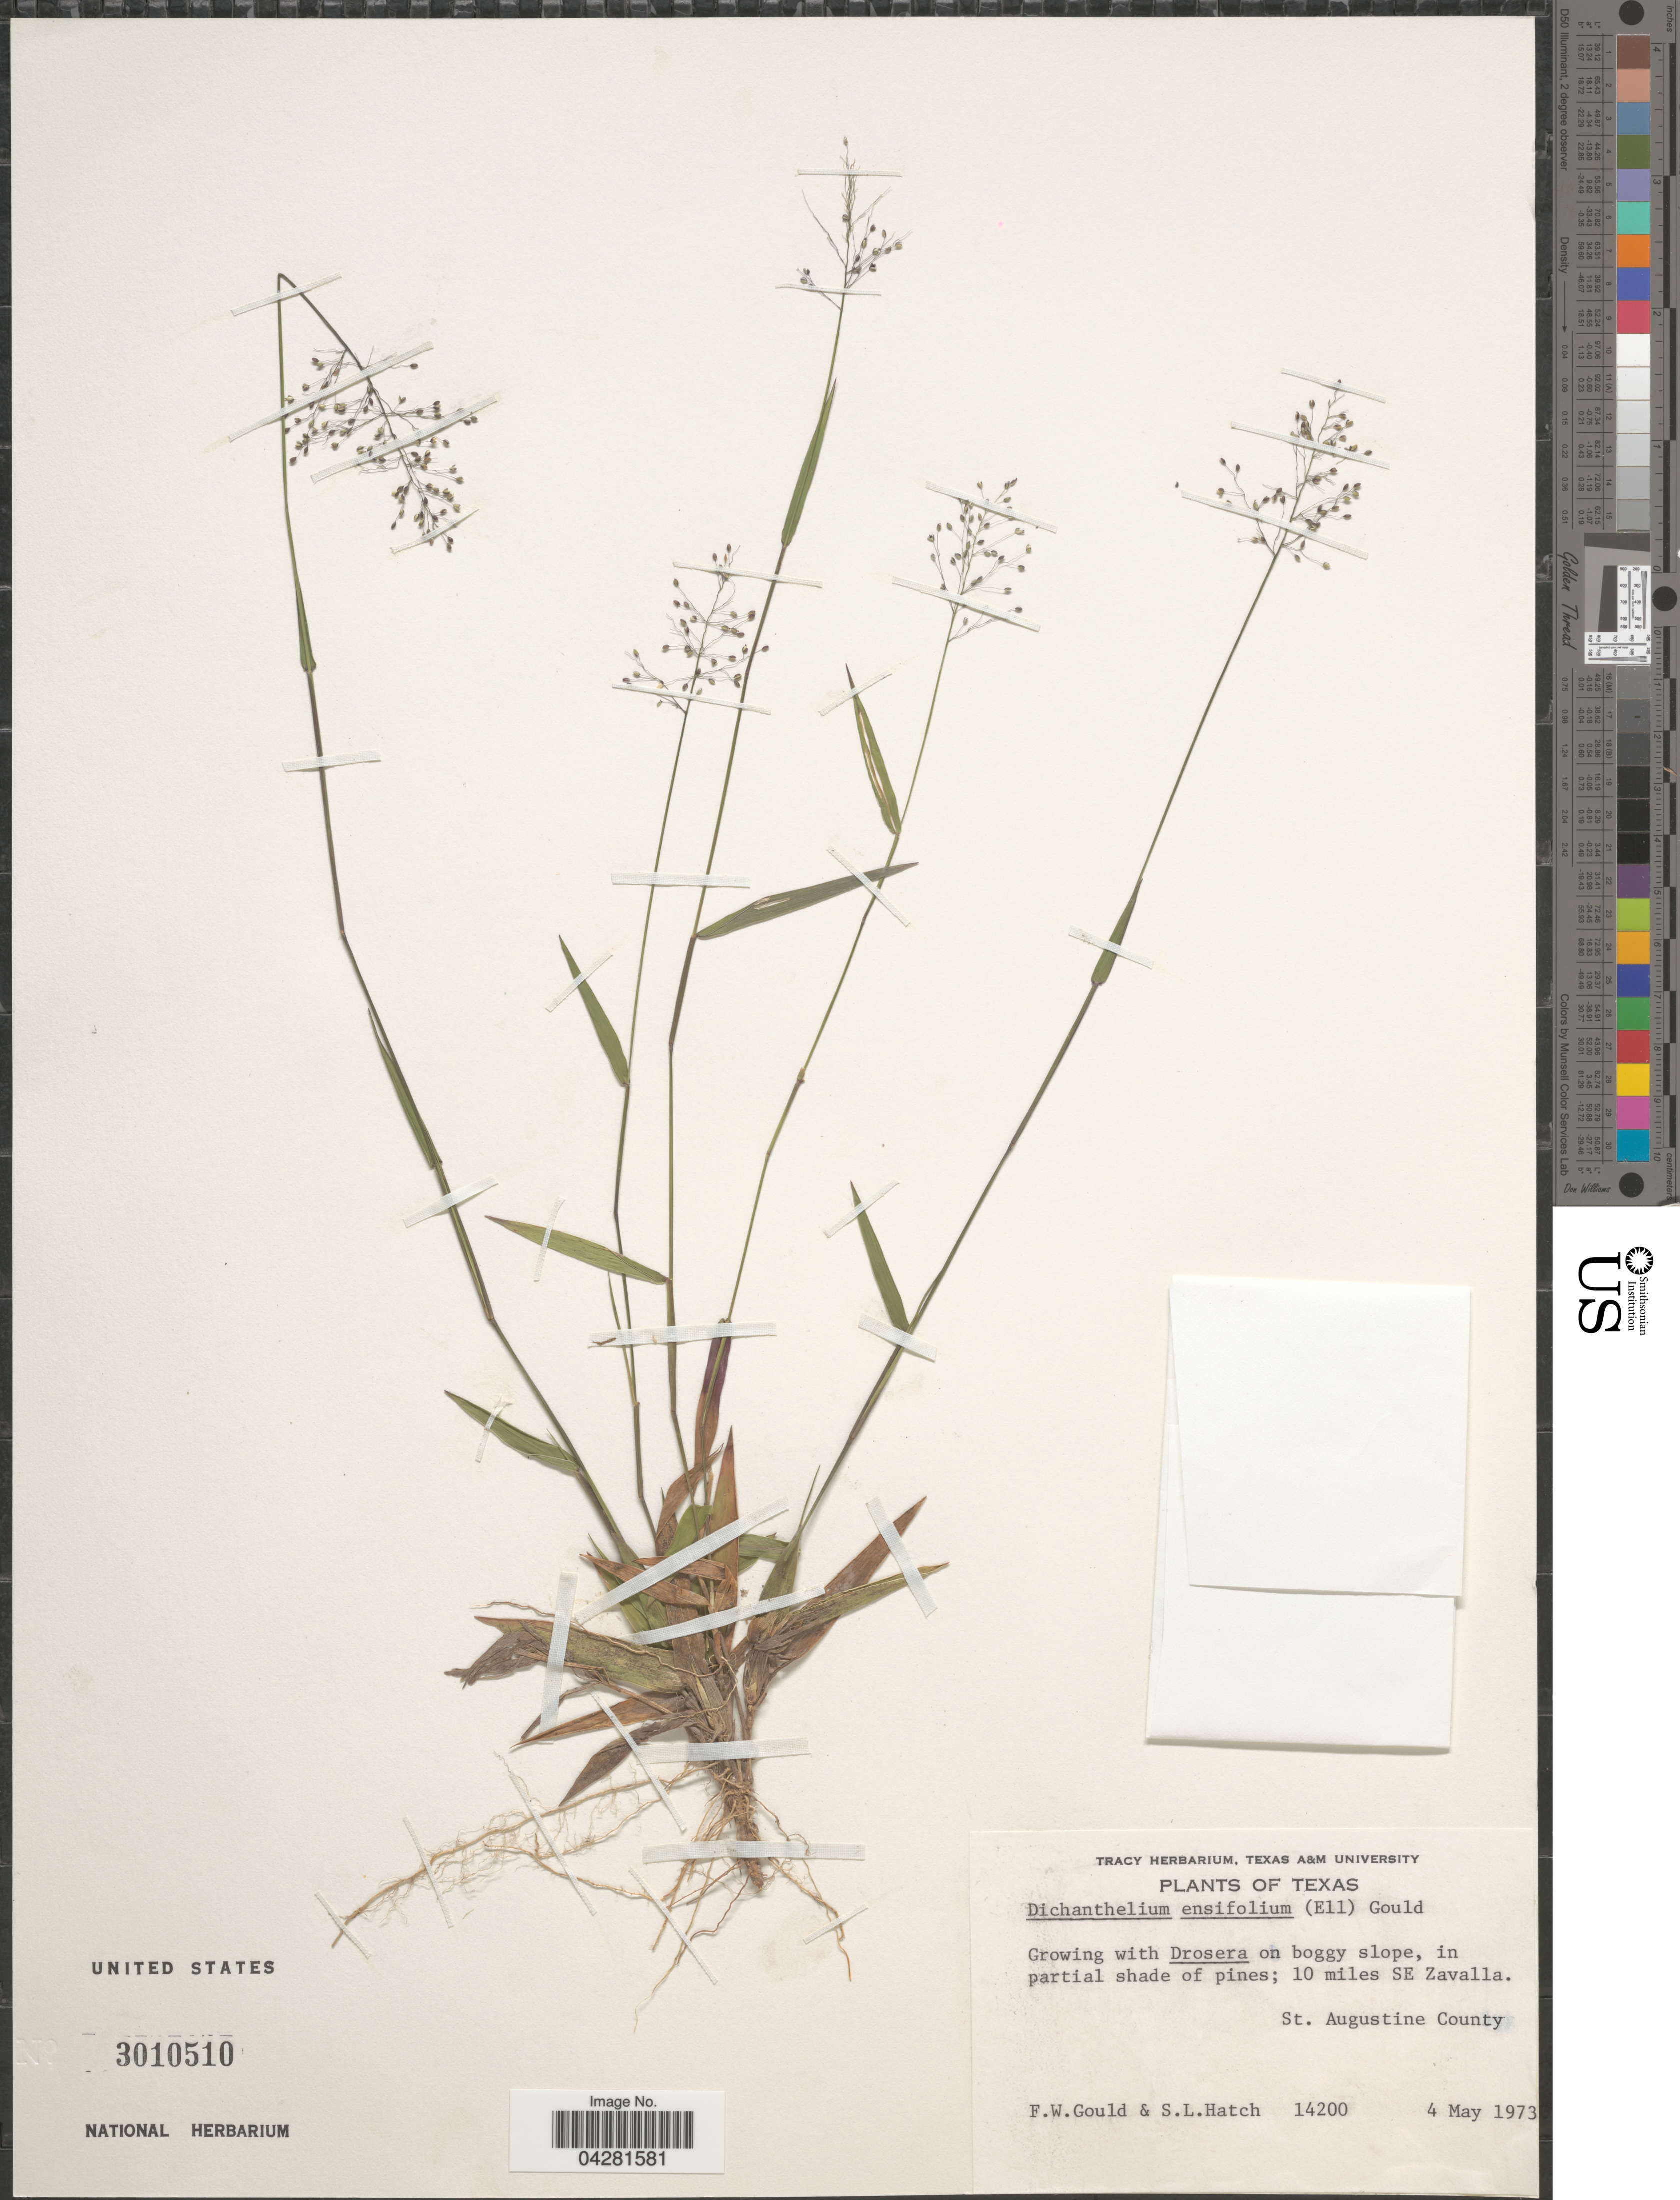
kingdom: Plantae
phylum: Tracheophyta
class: Liliopsida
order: Poales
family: Poaceae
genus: Dichanthelium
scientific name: Dichanthelium ensifolium var. ensifolium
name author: (Baldwin ex Elliot) Gould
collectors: F. W. Gould & S. Hatch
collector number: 14200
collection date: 1973-05-04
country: United States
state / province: Texas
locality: On boggy slope, in partial shade of pines; 10 miles SE Zavalla. St. Augustine County.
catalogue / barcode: US 3010510